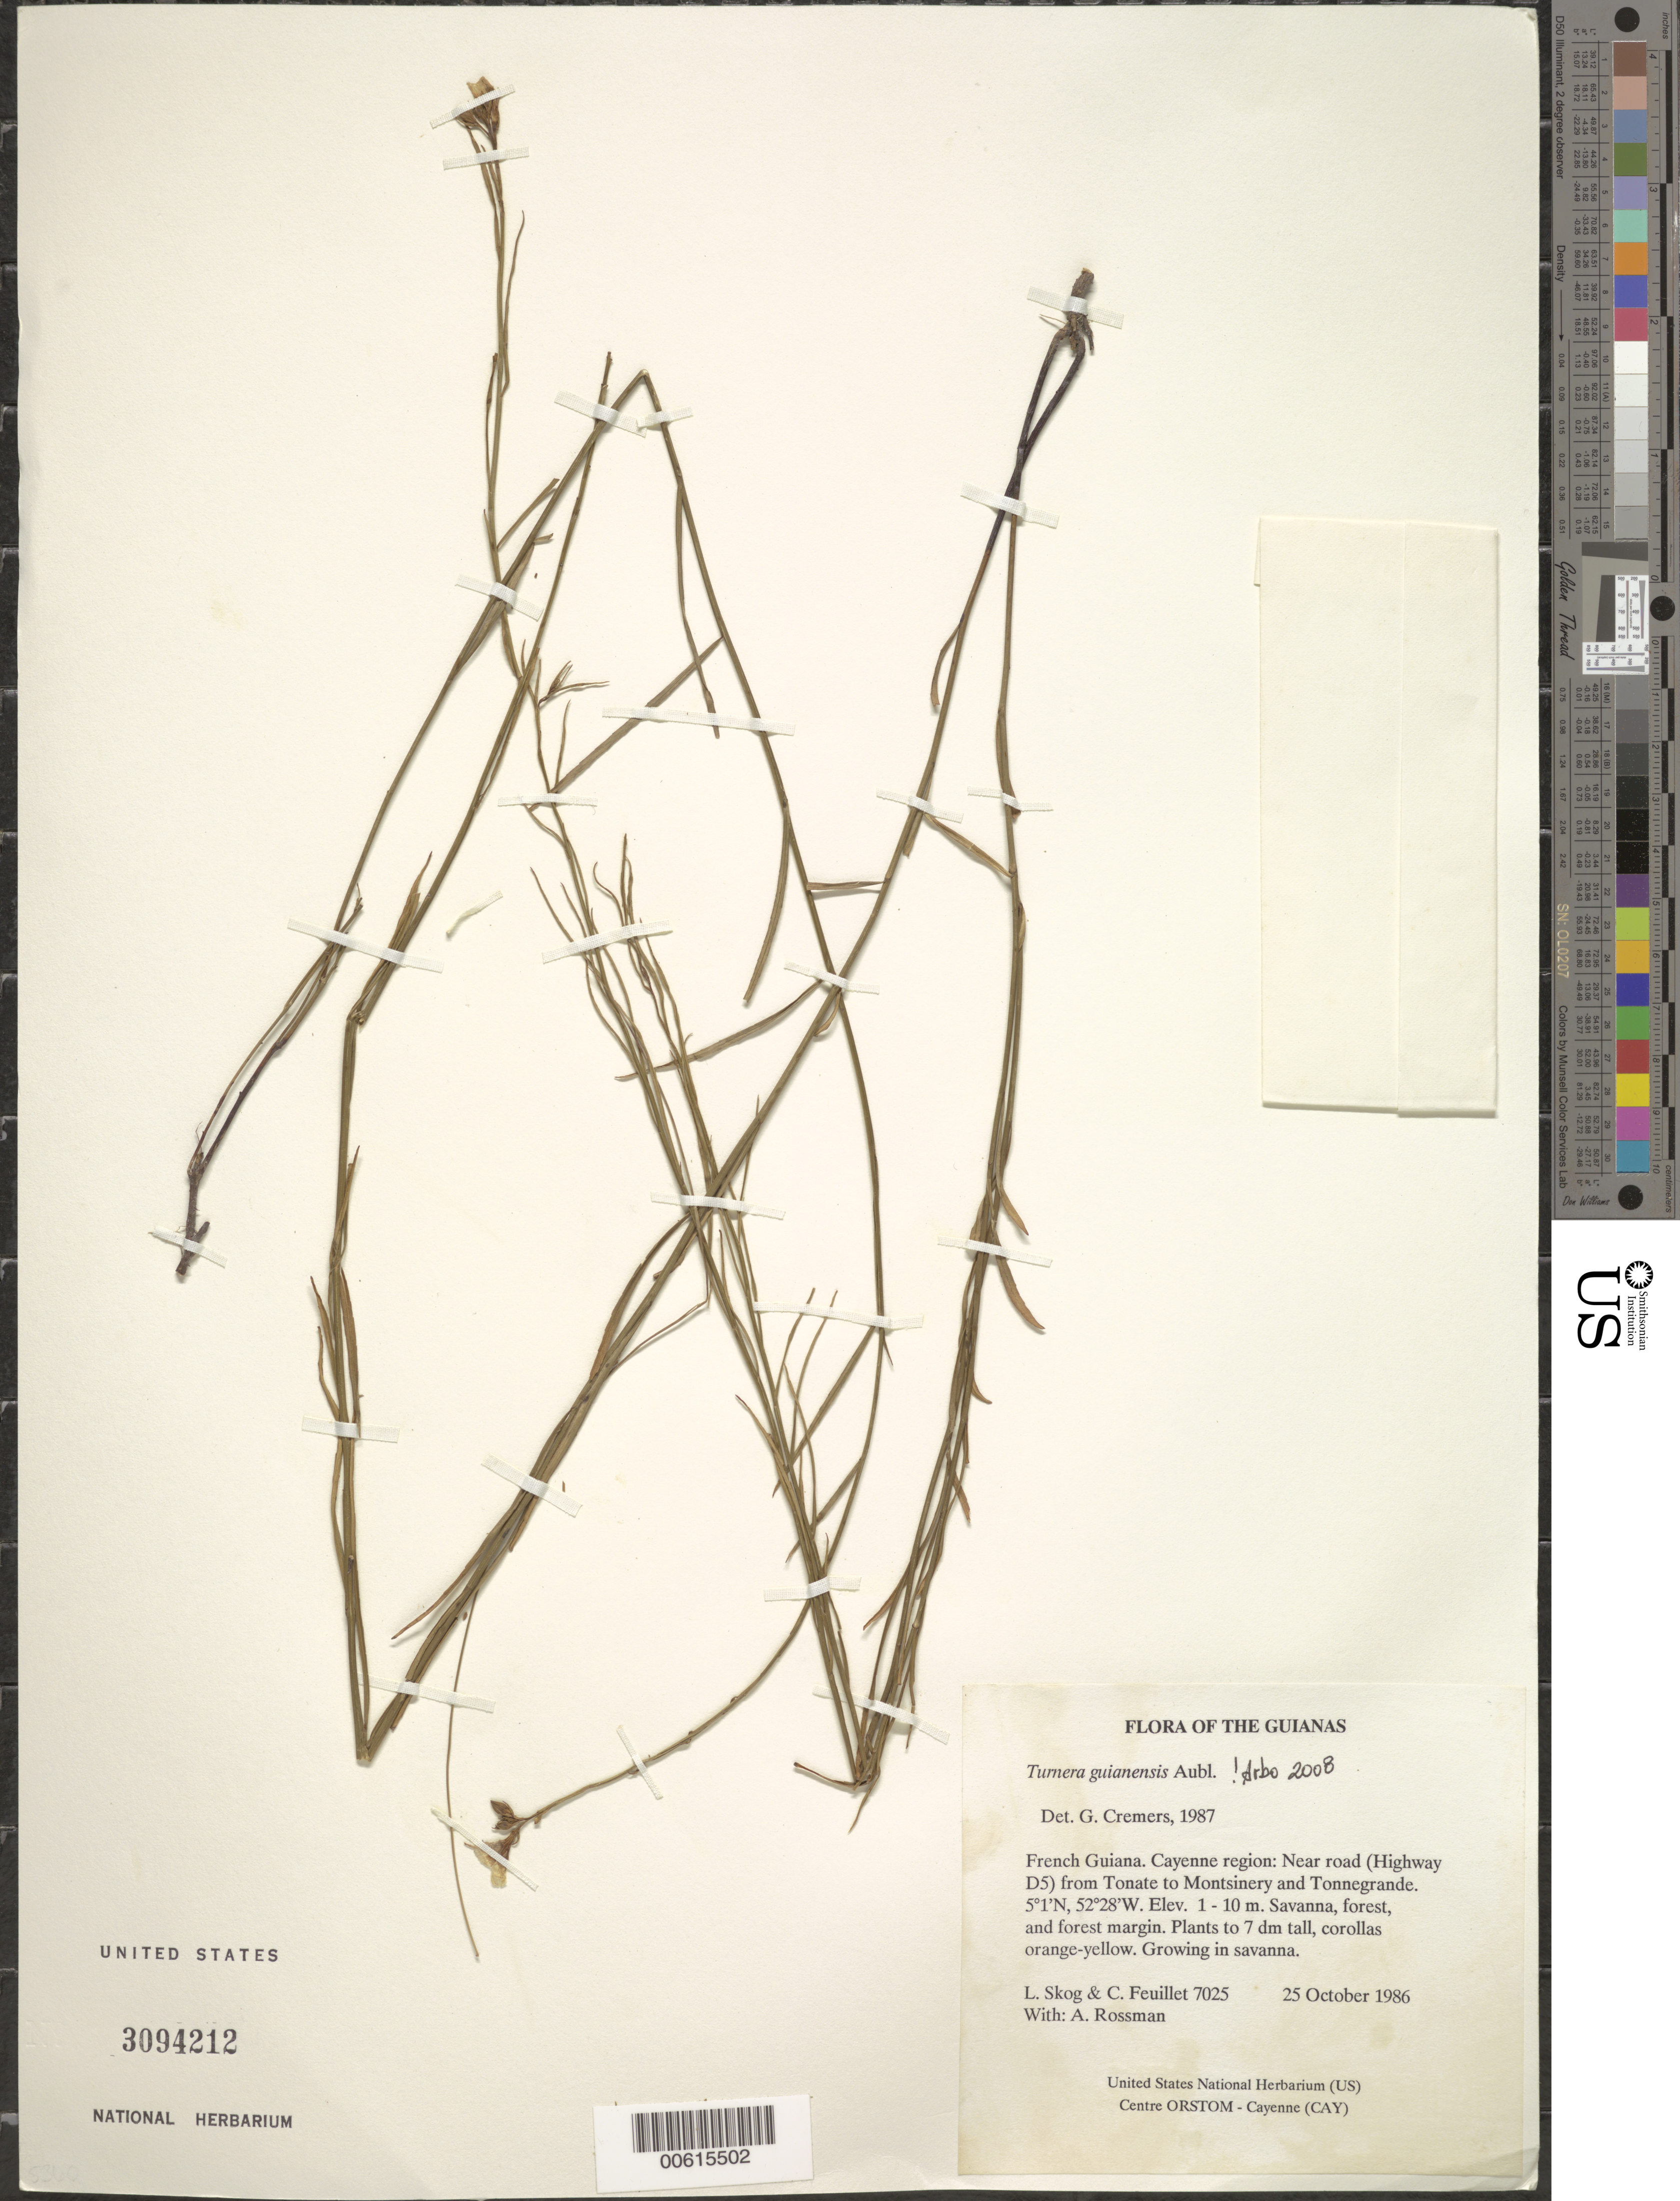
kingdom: Plantae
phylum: Tracheophyta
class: Magnoliopsida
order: Malpighiales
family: Turneraceae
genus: Turnera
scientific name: Turnera guianensis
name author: Aubl.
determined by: Arbo, M. M.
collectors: L. E. Skog, C. Feuillet & A. Rossman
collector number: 7025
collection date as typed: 25 October 1986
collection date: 1986-10-25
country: French Guiana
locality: Cayenne. Near road (Highway D5) from Tonate to Montsinery and Tonnegrande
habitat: Savanna, forest, and forest margin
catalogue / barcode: US 3094212